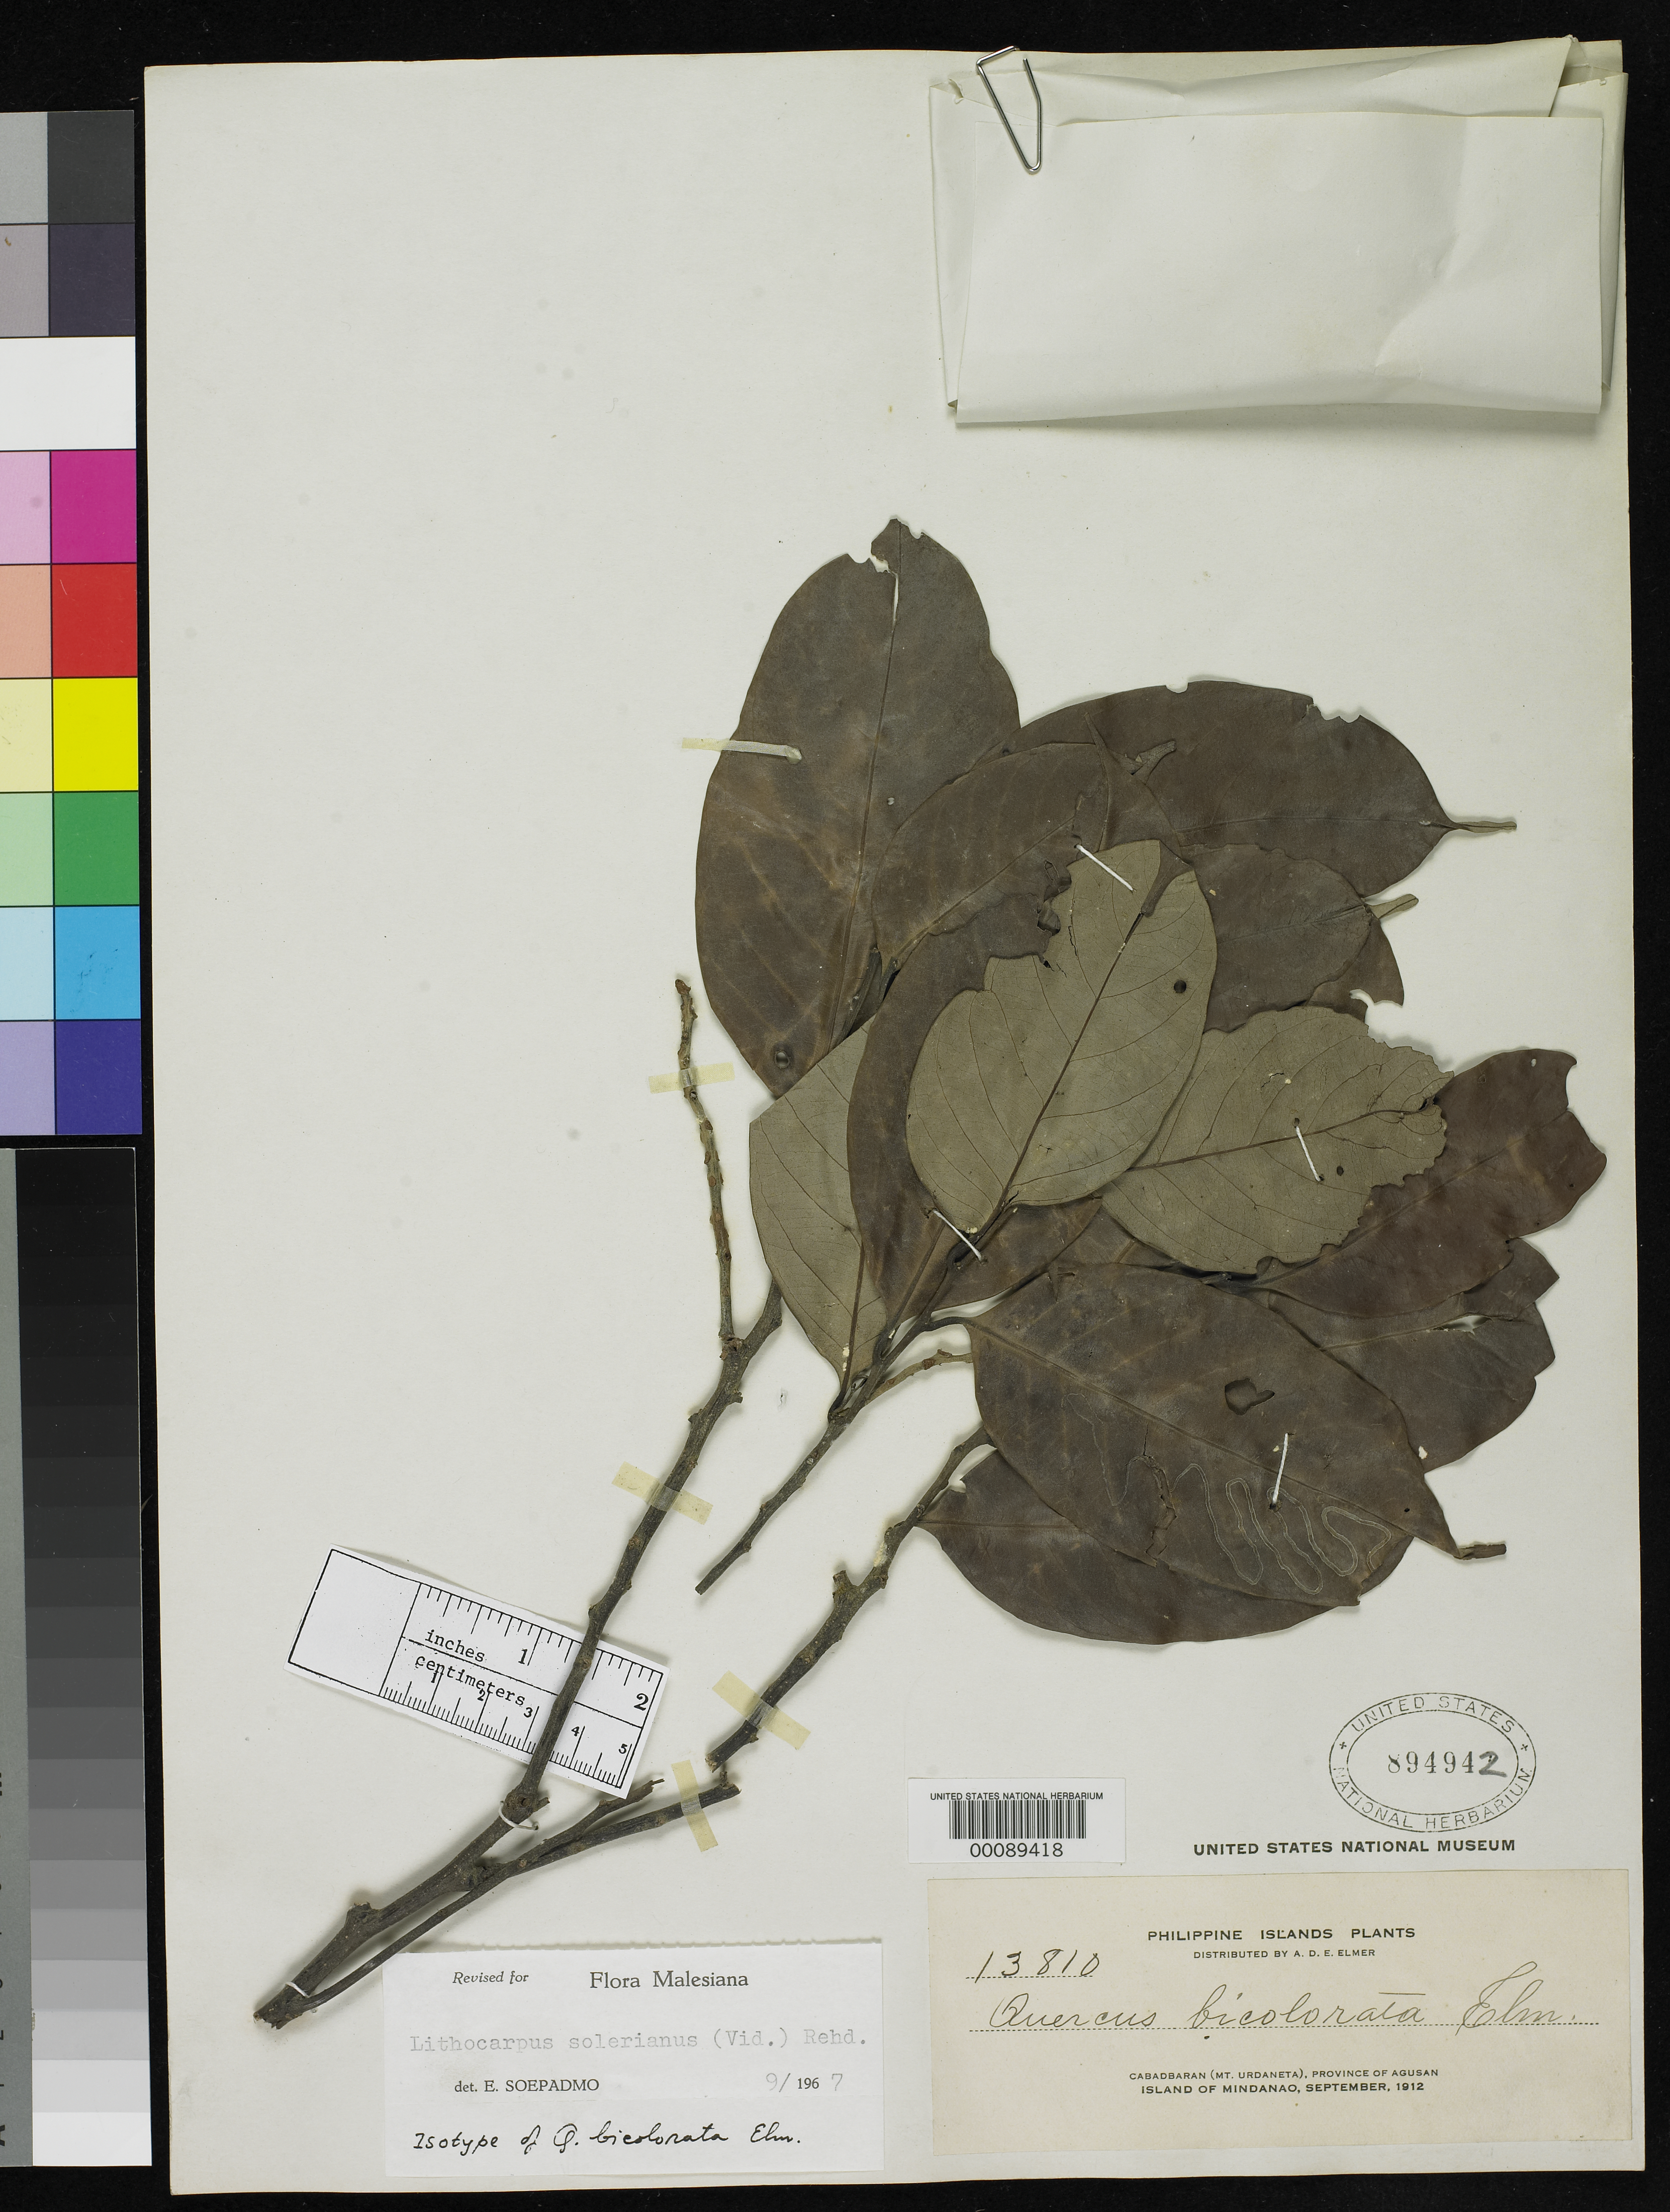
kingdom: Plantae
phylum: Tracheophyta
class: Magnoliopsida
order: Fagales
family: Fagaceae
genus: Quercus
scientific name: Quercus bicolorata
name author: Elmer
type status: Isotype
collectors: A. D. E. Elmer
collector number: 13810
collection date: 1912-07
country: Philippines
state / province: Caraga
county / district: Agusan del Norte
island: Mindanao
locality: Cabadbaran (Mt. Urdaneta), province of Agusan, Island of Mindanao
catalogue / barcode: US 894942